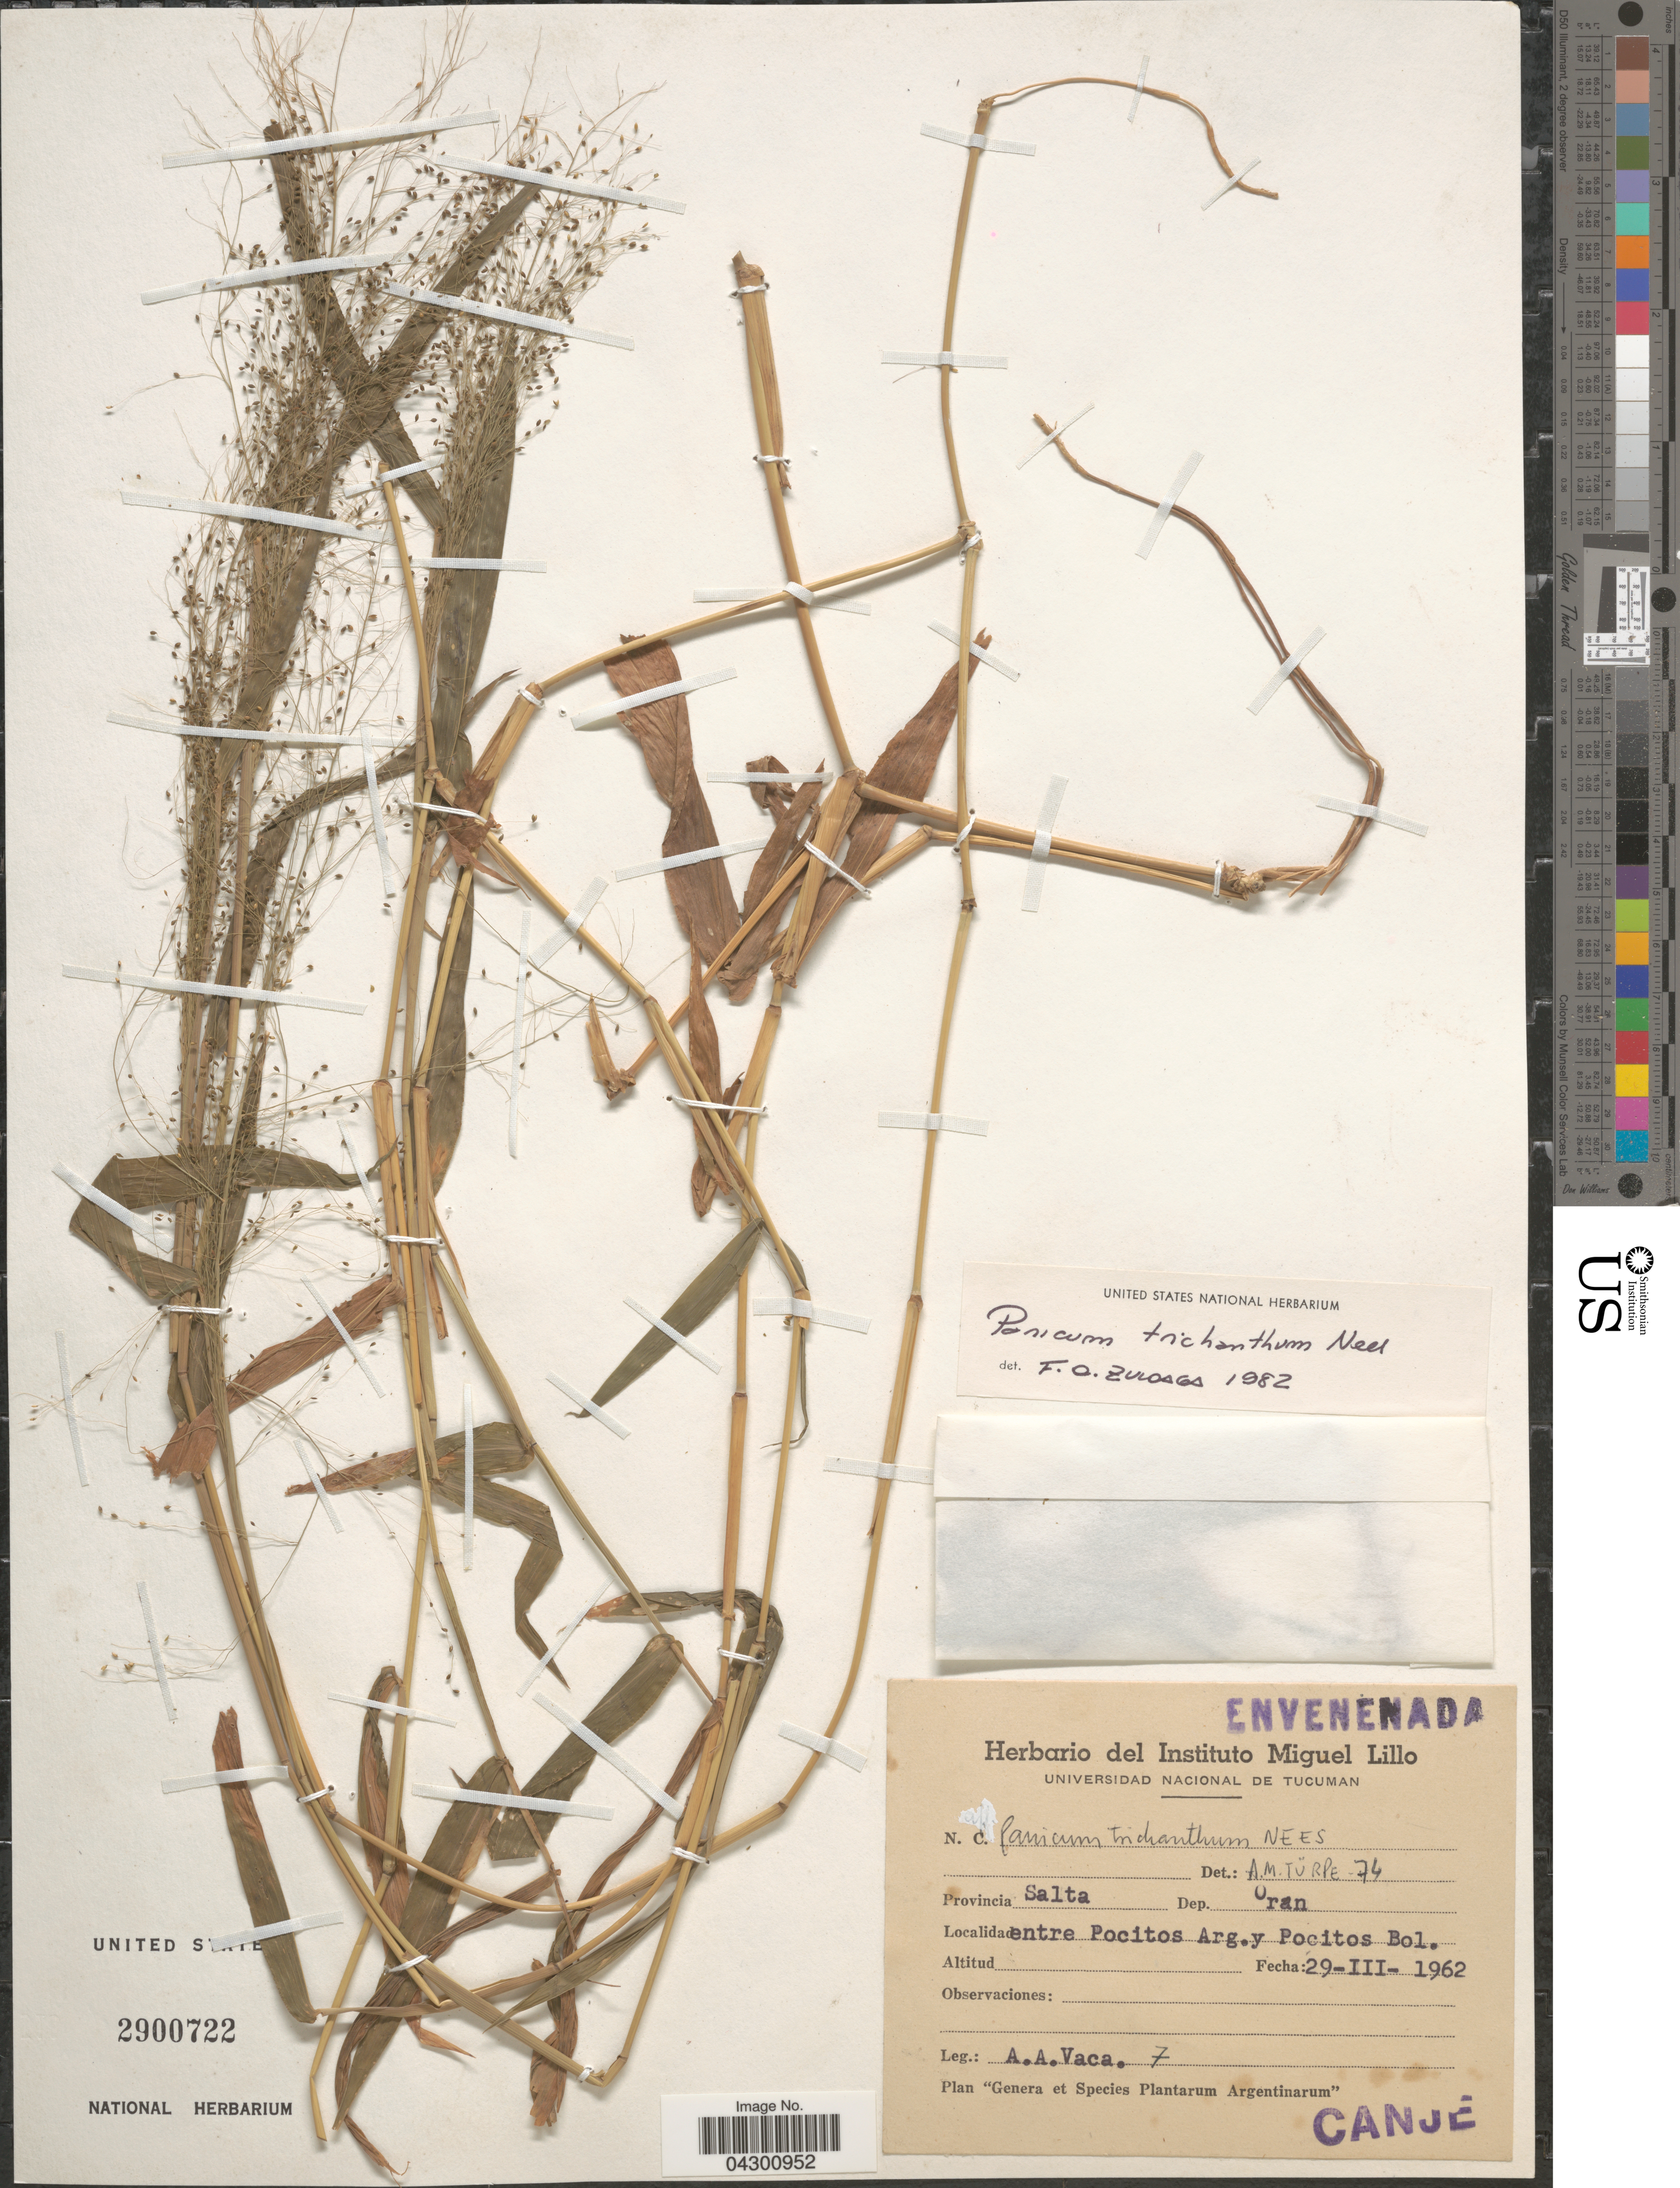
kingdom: Plantae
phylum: Tracheophyta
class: Liliopsida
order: Poales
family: Poaceae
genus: Panicum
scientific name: Panicum trichanthum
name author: Nees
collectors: A. Vaca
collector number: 7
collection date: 1962-03-29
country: Argentina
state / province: Salta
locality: Dep. Oran. Entre Pocitos Arg. y Pocitos Bol.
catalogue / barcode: US 2900722